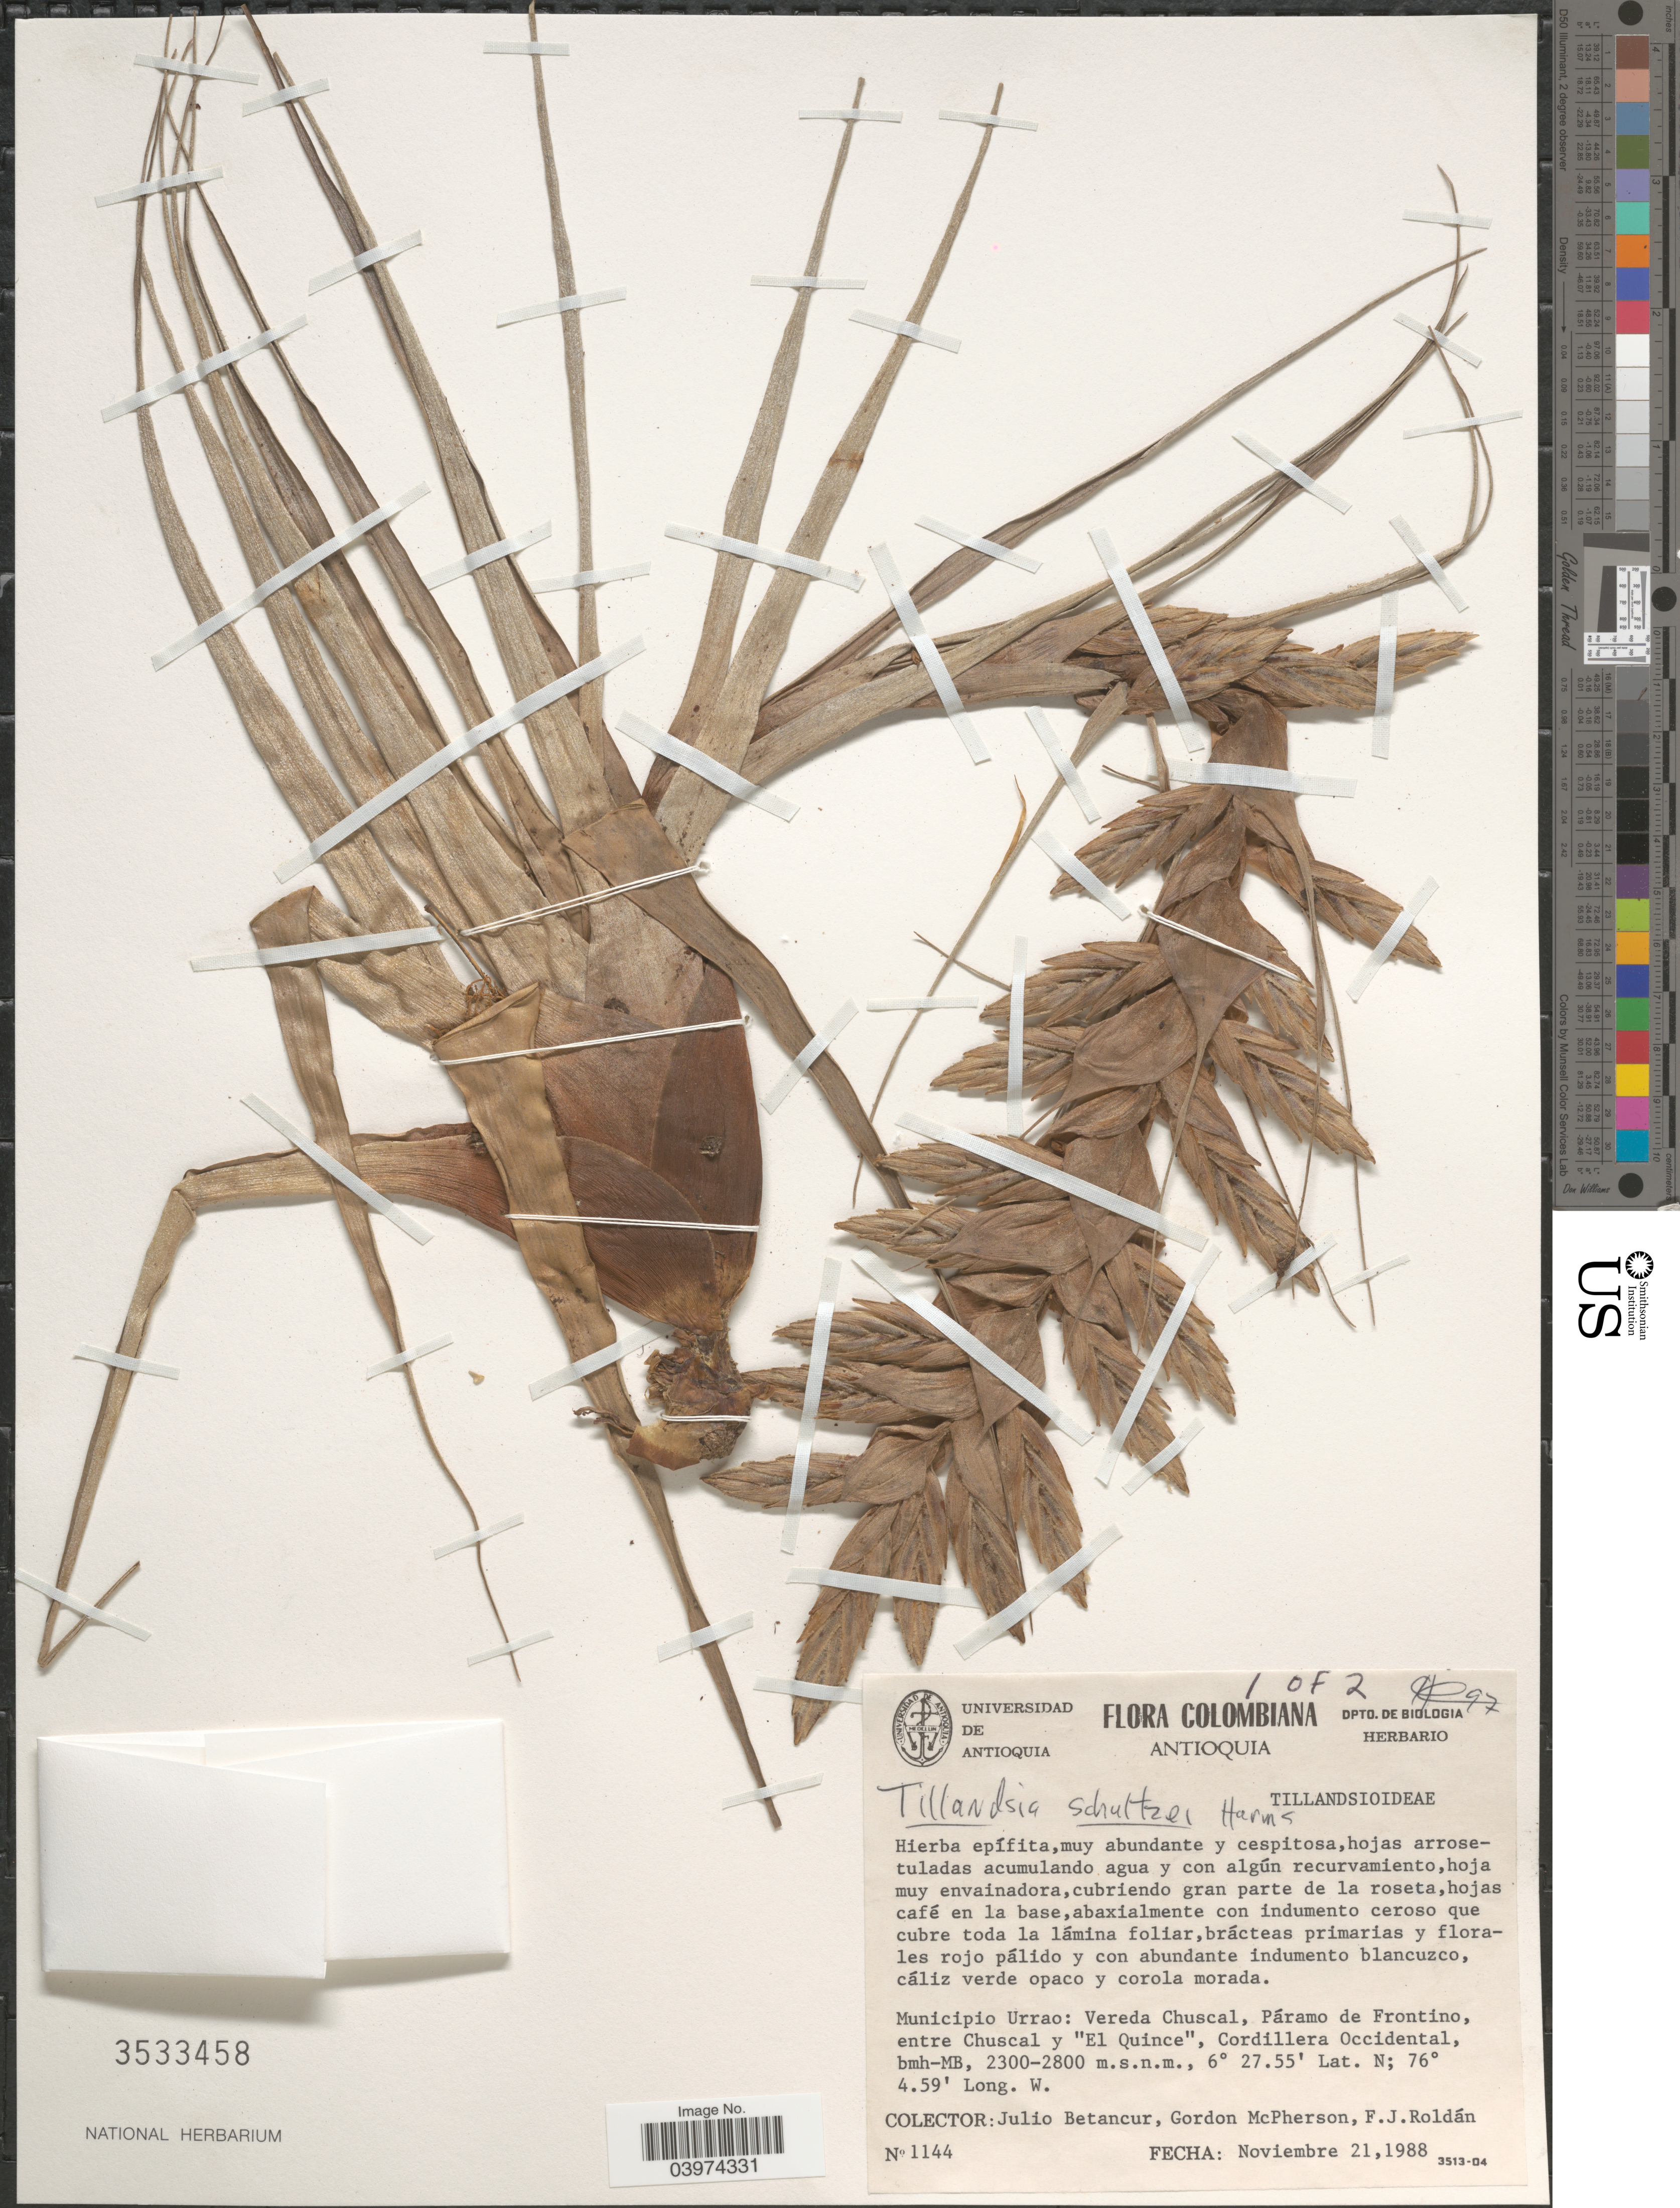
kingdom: Plantae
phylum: Tracheophyta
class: Liliopsida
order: Poales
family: Bromeliaceae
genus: Tillandsia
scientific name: Tillandsia schultzei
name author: Harms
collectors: J. Betancur, G. McPherson & F. J. Roldán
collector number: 1144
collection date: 1988-11-21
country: Colombia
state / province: Antioquia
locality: Municipio Urrao: Vereda Chuscal, Páramo de Frontino, entre Chuscal y "El Quince", Cordillera Occidental.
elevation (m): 2300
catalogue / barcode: US 3533458